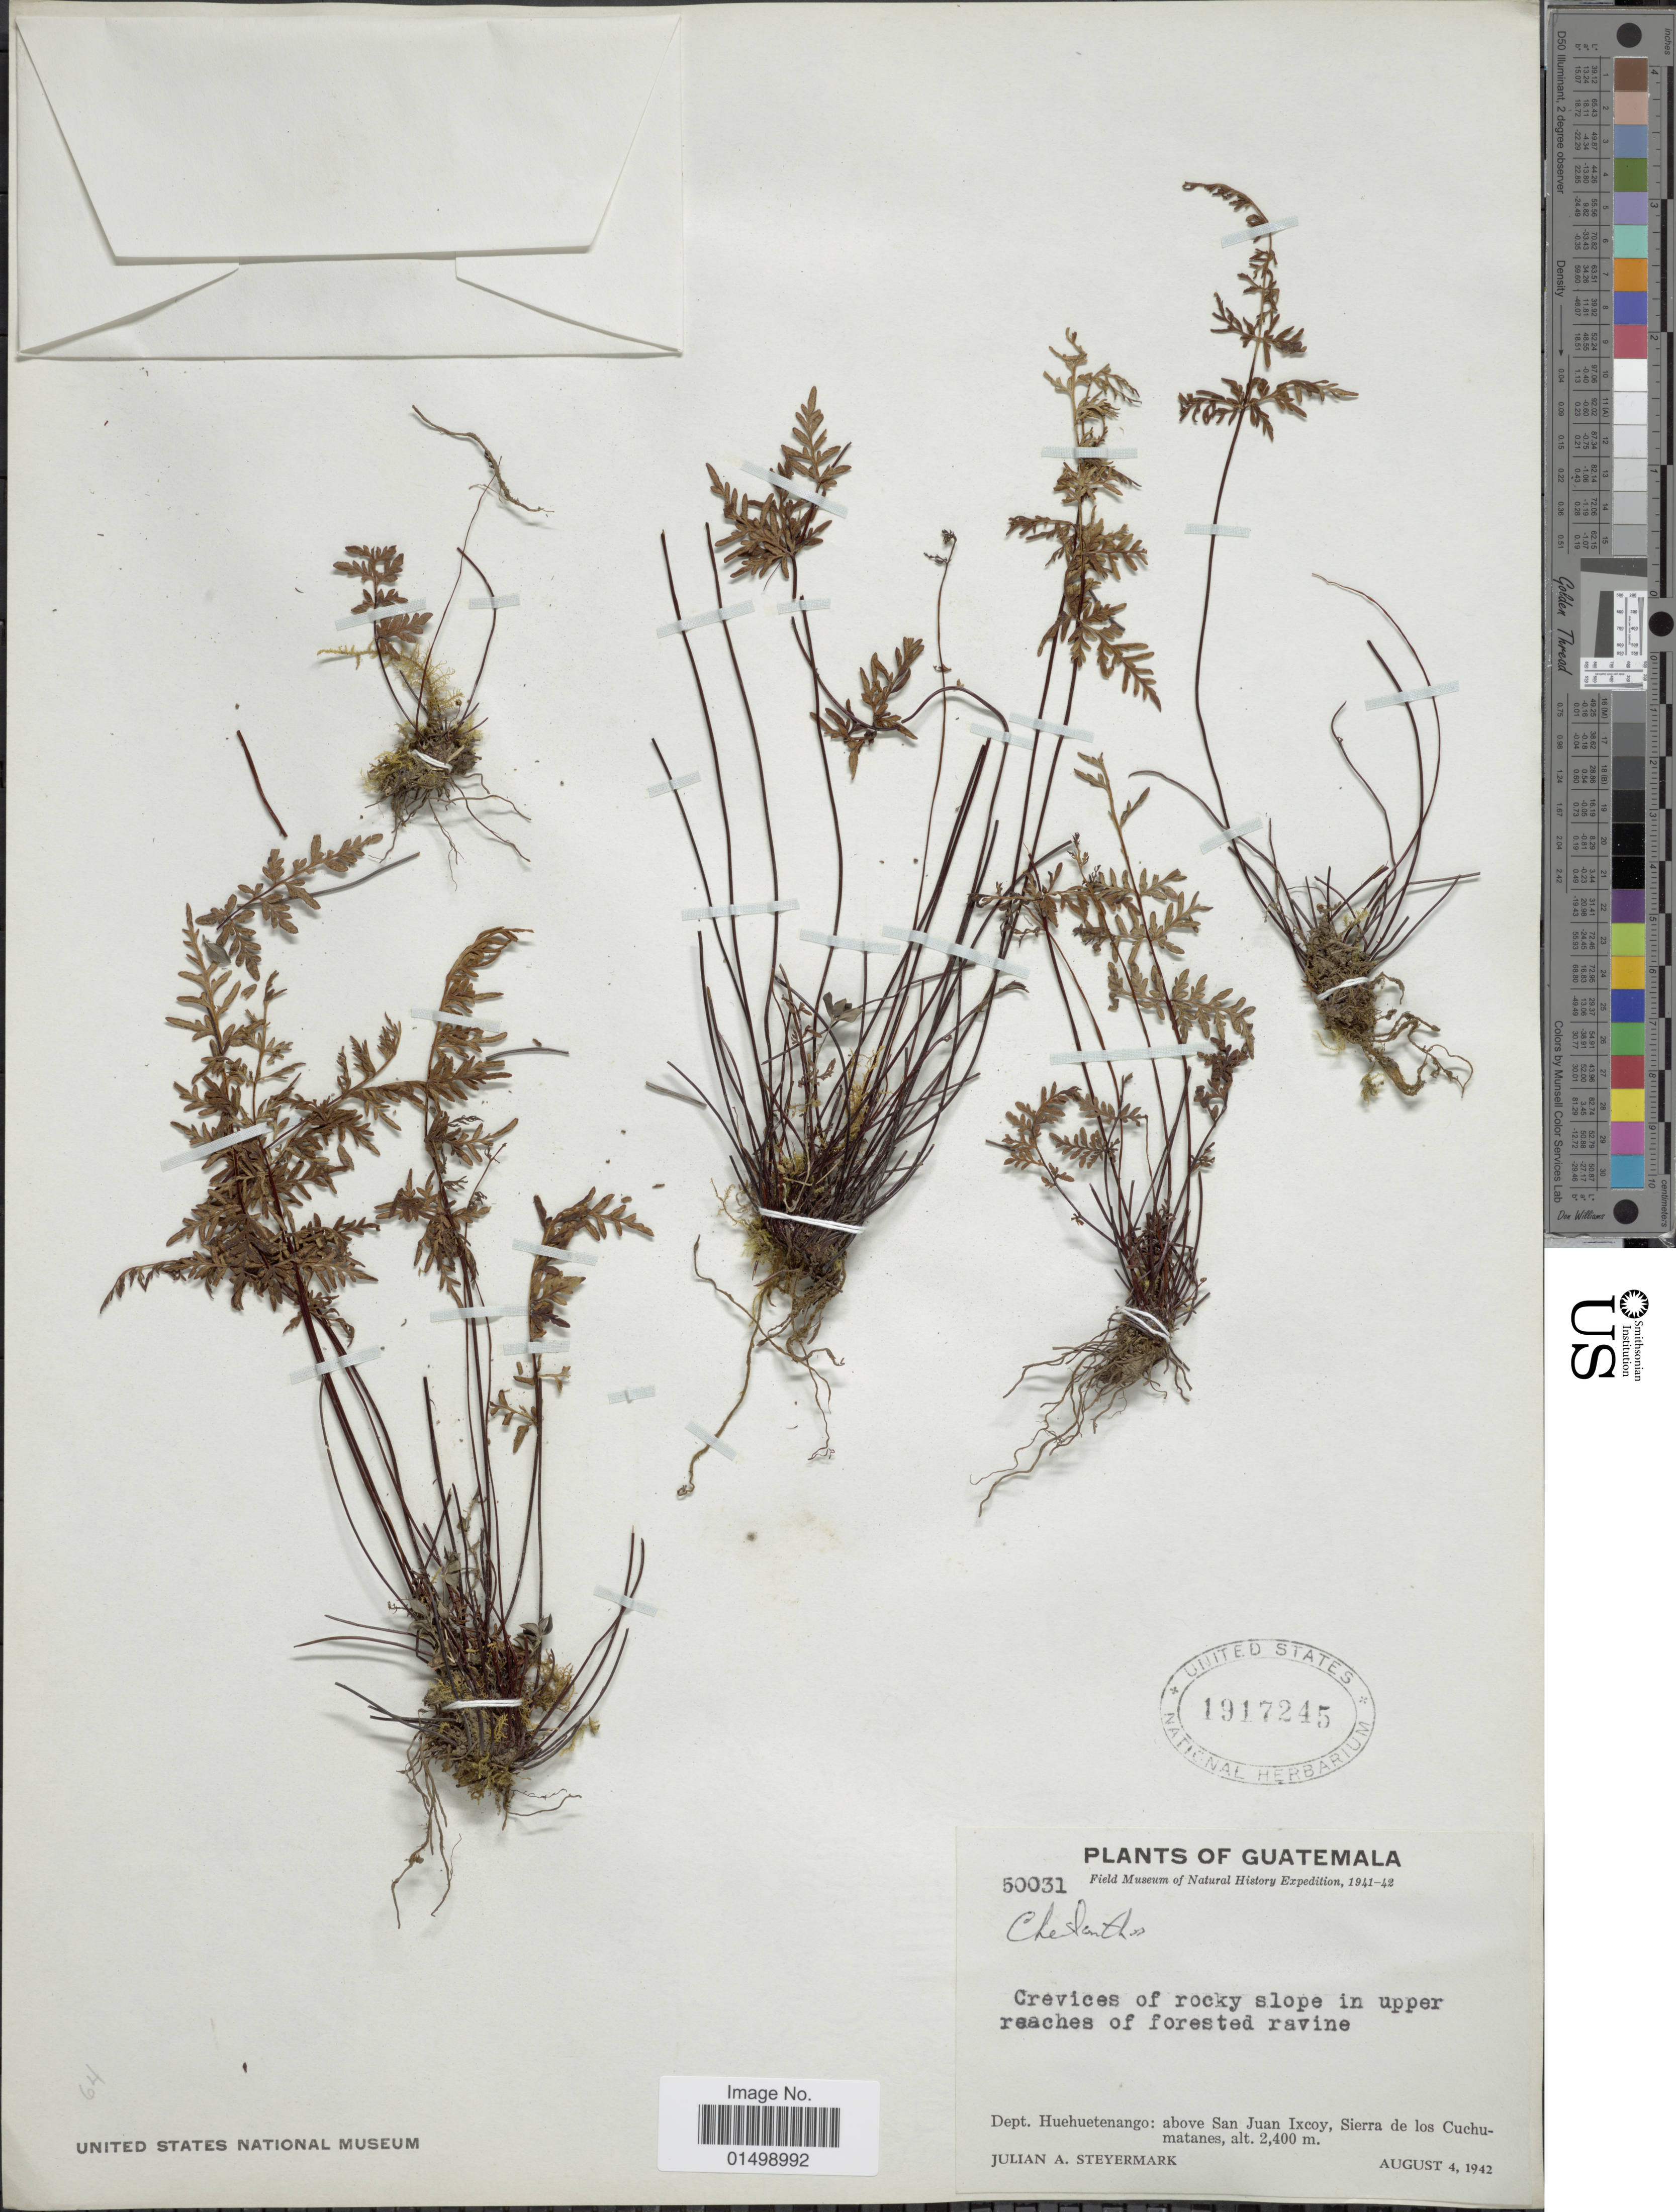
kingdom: Plantae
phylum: Tracheophyta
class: Polypodiopsida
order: Polypodiales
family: Pteridaceae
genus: Cheilanthes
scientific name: Cheilanthes sp.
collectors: J. Steyermark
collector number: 50031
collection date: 1942-08-04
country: Guatemala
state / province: Huehuetenango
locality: Guatemala. Huehuetenango: above San Juan Ixcoy, Sierra de los Cuchumatanes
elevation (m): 2400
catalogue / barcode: US 1917245